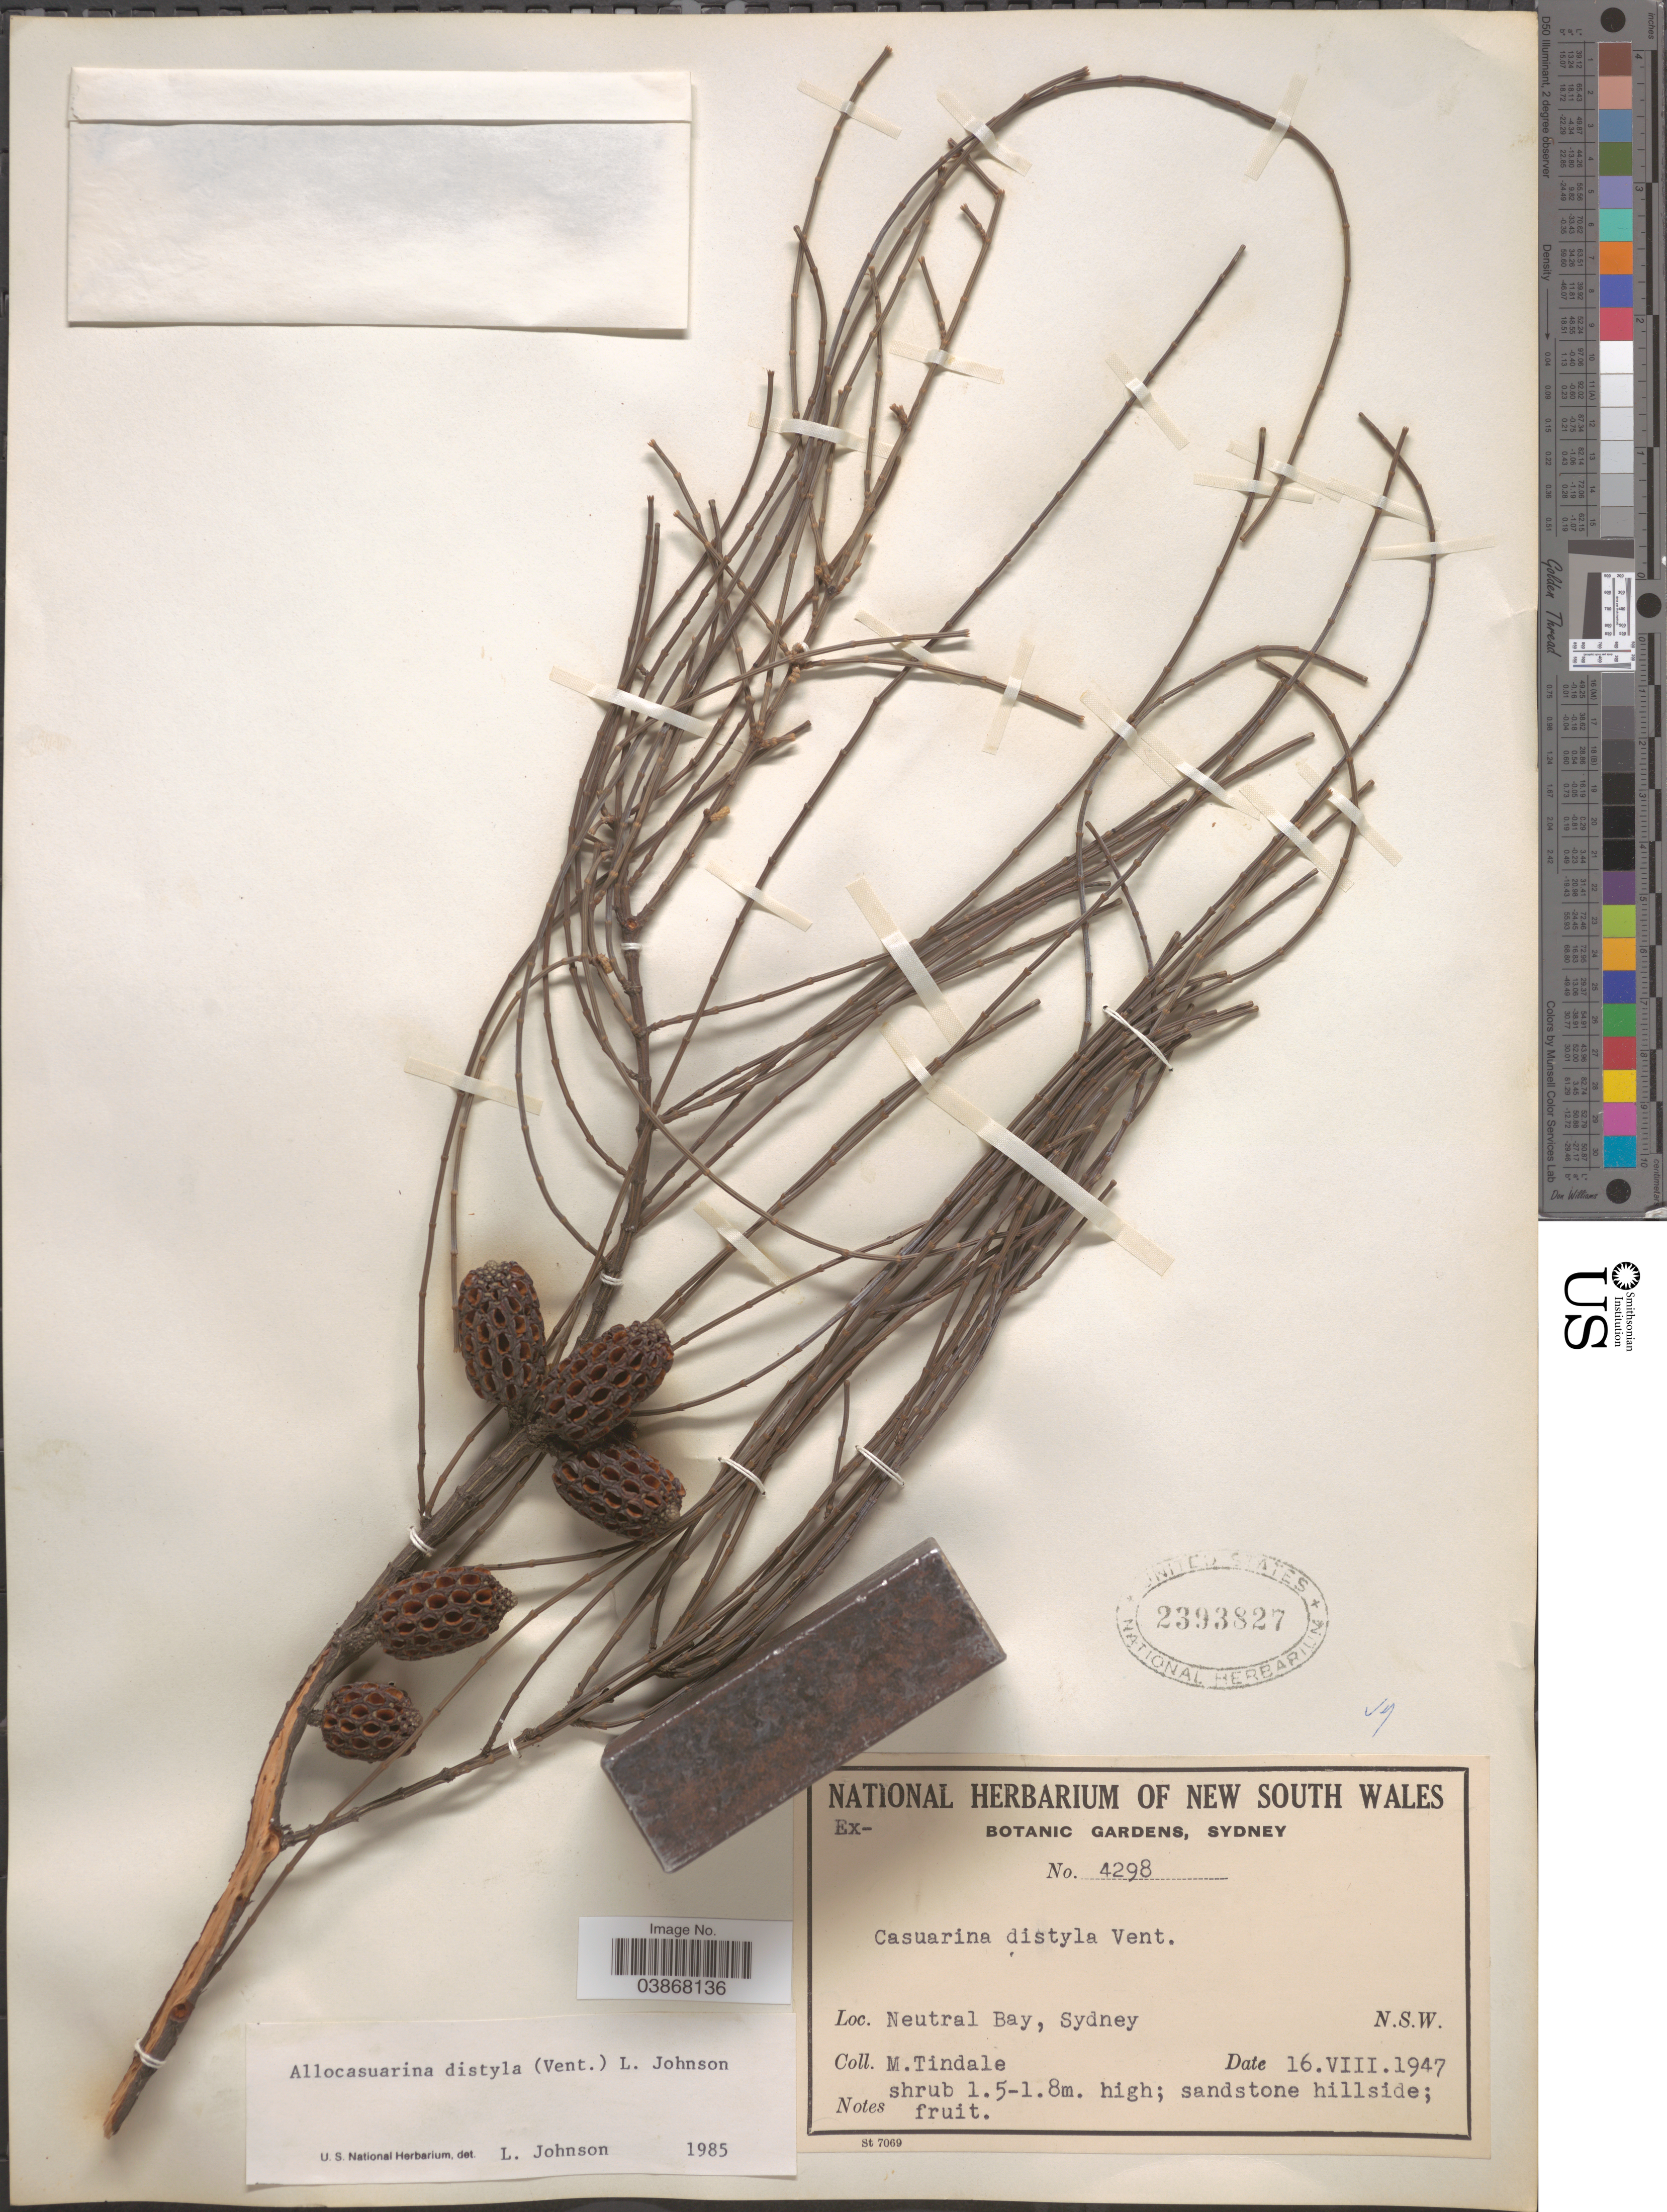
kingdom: Plantae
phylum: Tracheophyta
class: Magnoliopsida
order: Fagales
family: Casuarinaceae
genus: Allocasuarina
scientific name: Allocasuarina distyla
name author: (Vent.) L.A.S. Johnson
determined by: Johnson, L. A. S.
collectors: M. D. Tindale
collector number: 4298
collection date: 1947-08-16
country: Australia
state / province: New South Wales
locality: Neutral Bay, Sydney.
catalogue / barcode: US 2393827